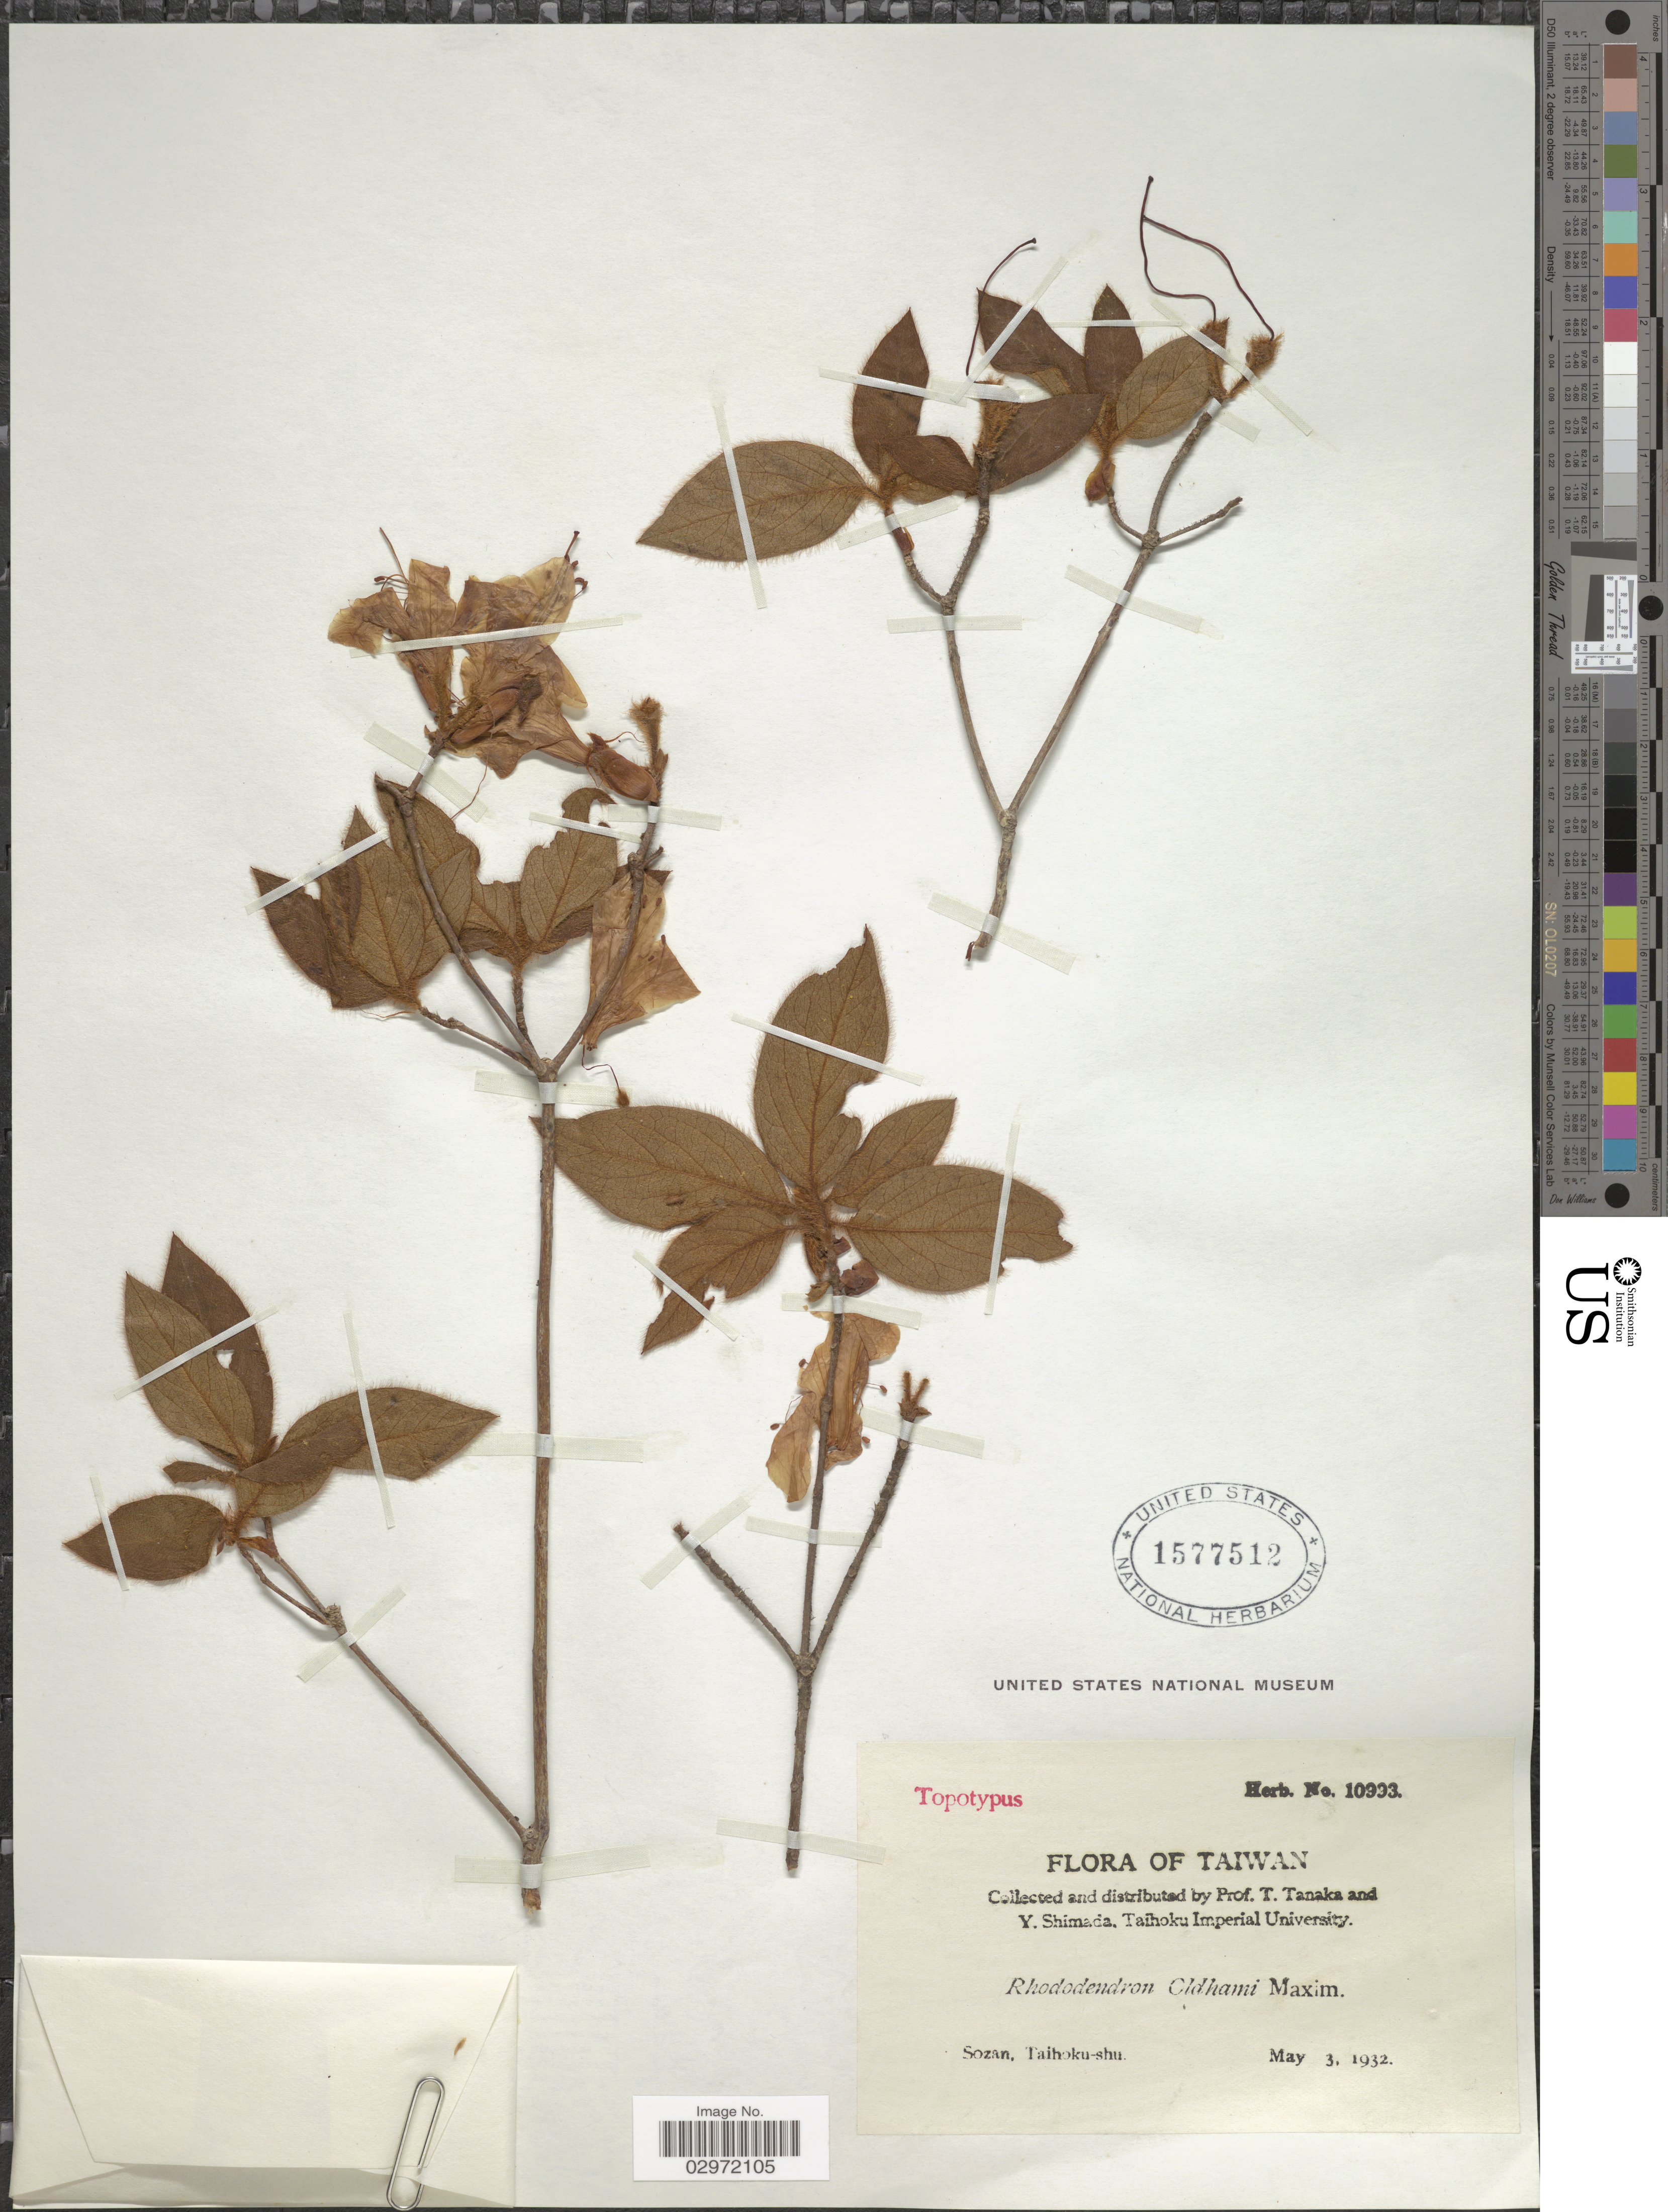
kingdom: Plantae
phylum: Tracheophyta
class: Magnoliopsida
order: Ericales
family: Ericaceae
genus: Rhododendron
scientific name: Rhododendron oldhamii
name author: Maxim.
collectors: T. Tanaka & Y. Shimada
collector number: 10993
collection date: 1932-05-03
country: Taiwan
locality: Sozan, Taihoku-shu.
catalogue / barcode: US 1577512